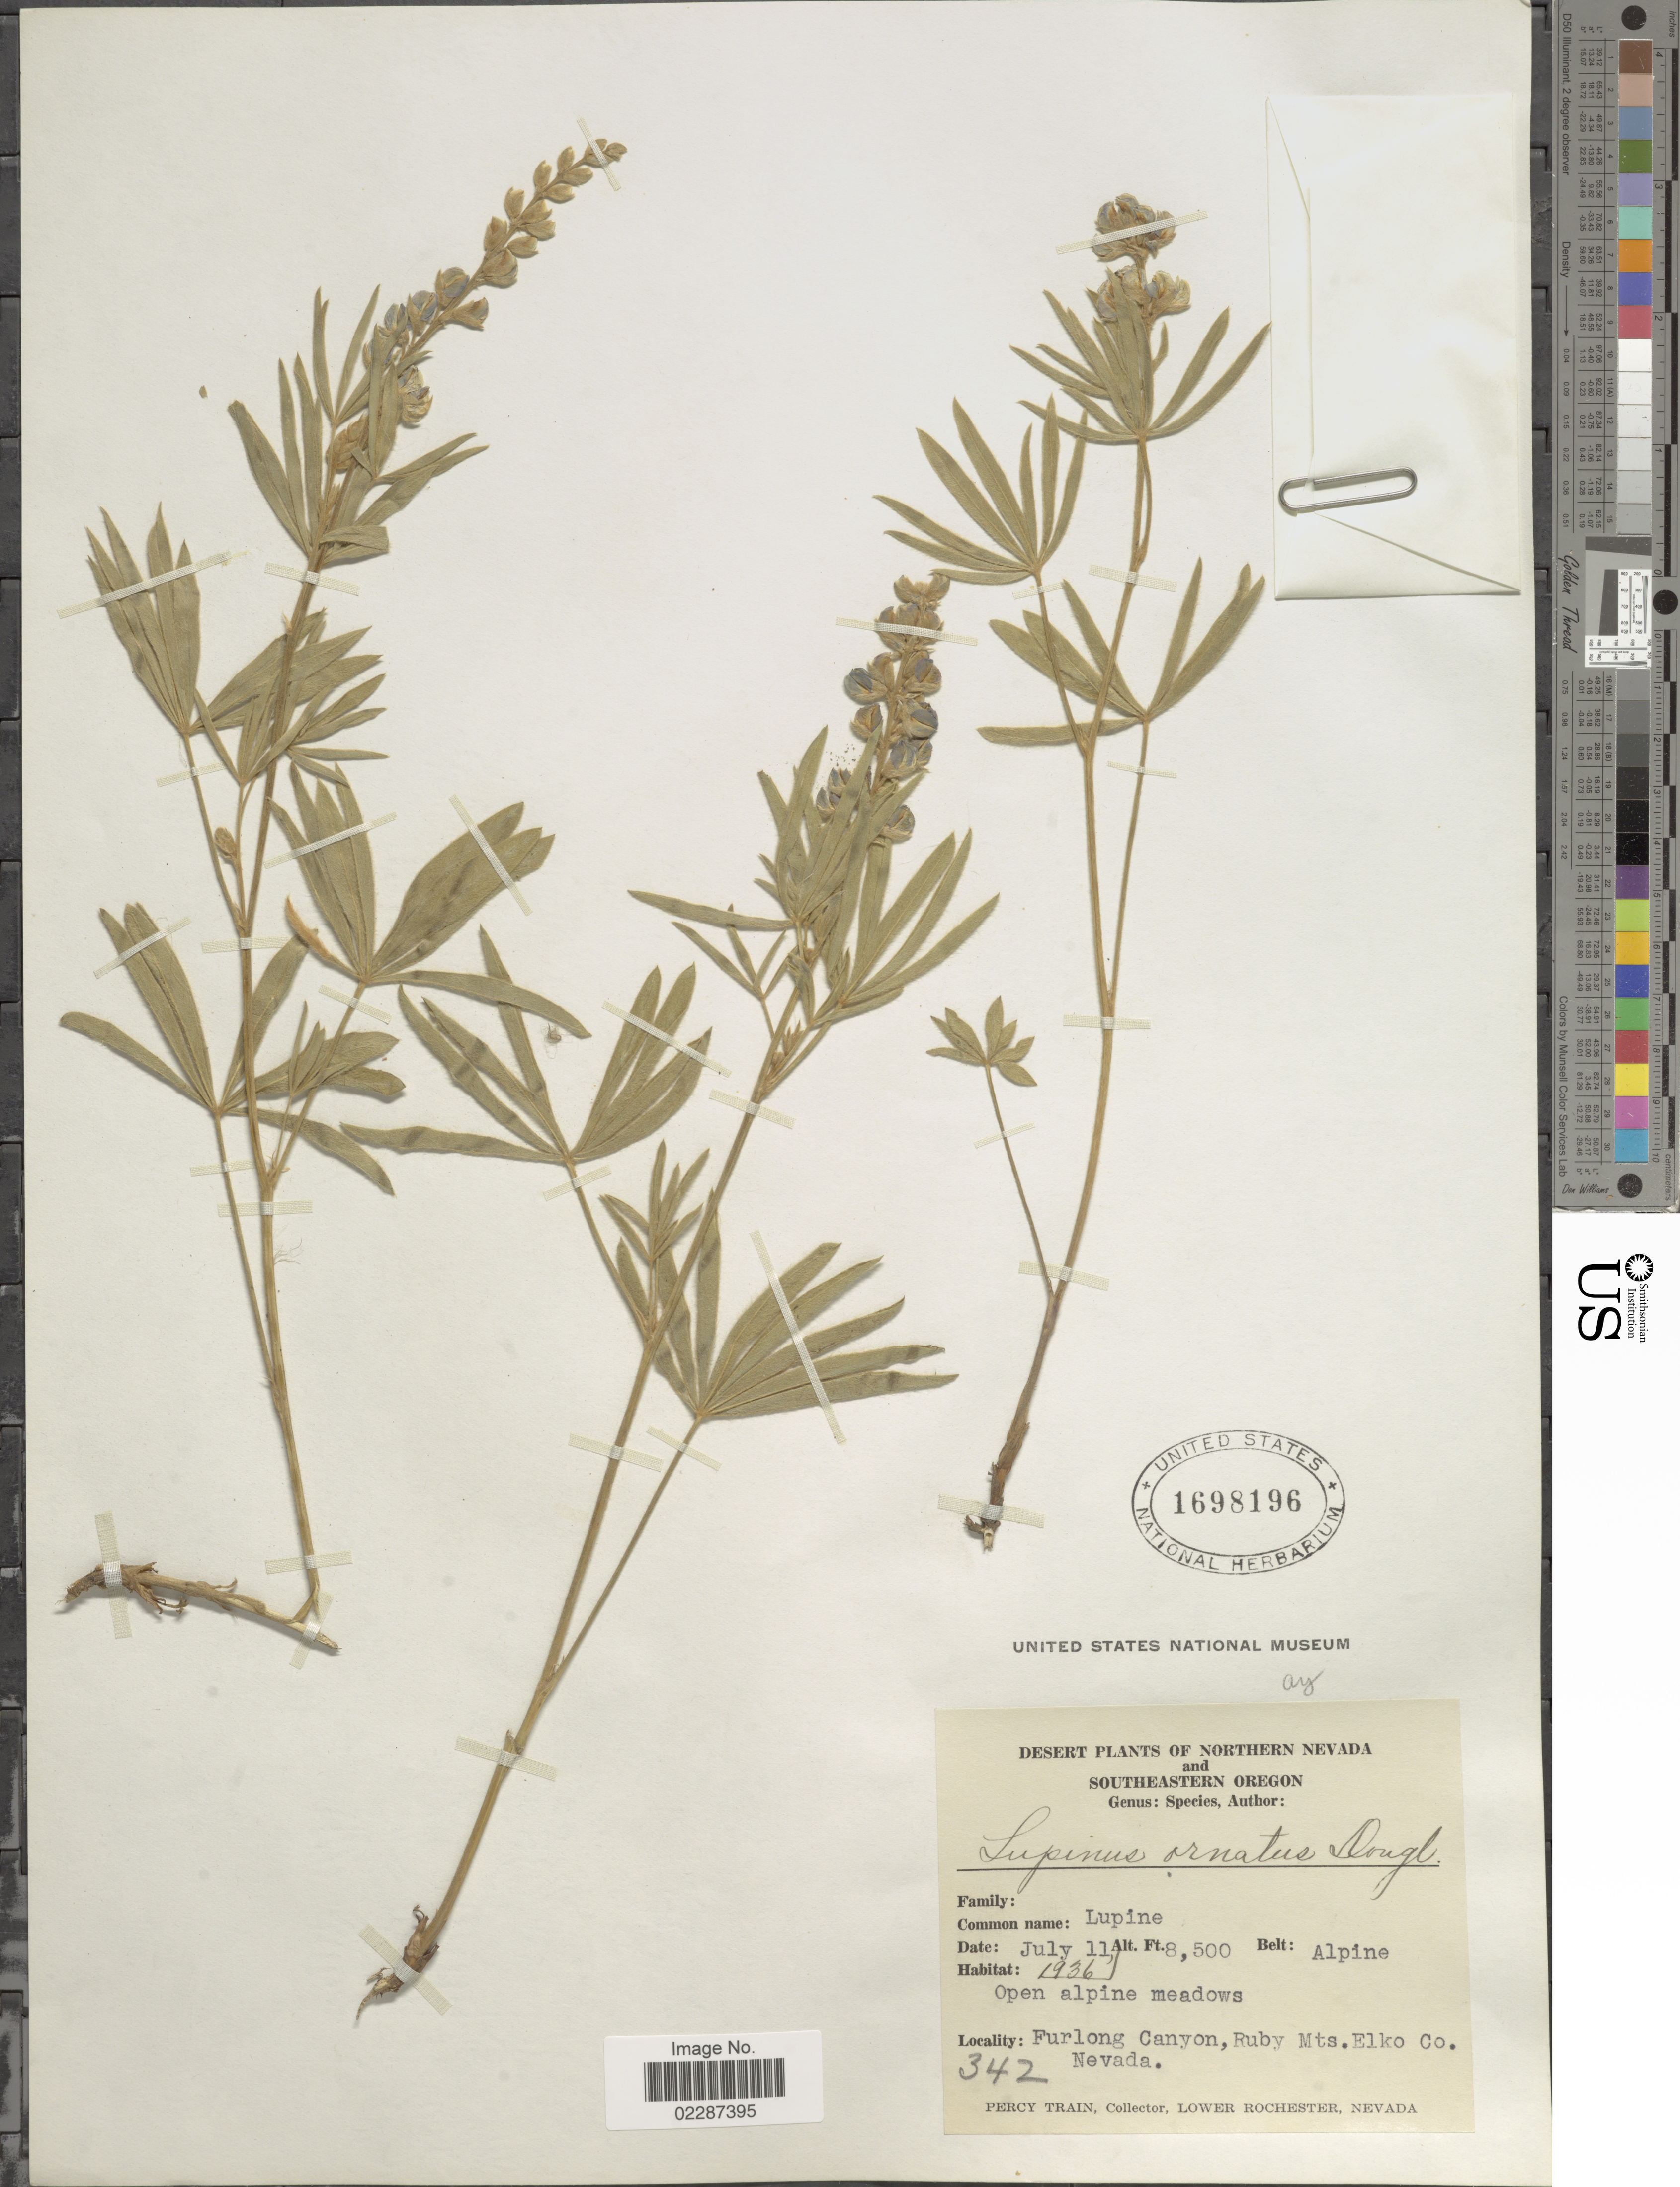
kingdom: Plantae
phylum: Tracheophyta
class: Magnoliopsida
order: Fabales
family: Fabaceae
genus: Lupinus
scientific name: Lupinus sericeus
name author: Pursh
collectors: P. Train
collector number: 342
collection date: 1936-07-11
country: United States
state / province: Nevada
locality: Northern Nevada and Southeastern Oregon, Furlong Canyon, Ruby Mts. Elko Co.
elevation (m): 2591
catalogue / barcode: US 1698196